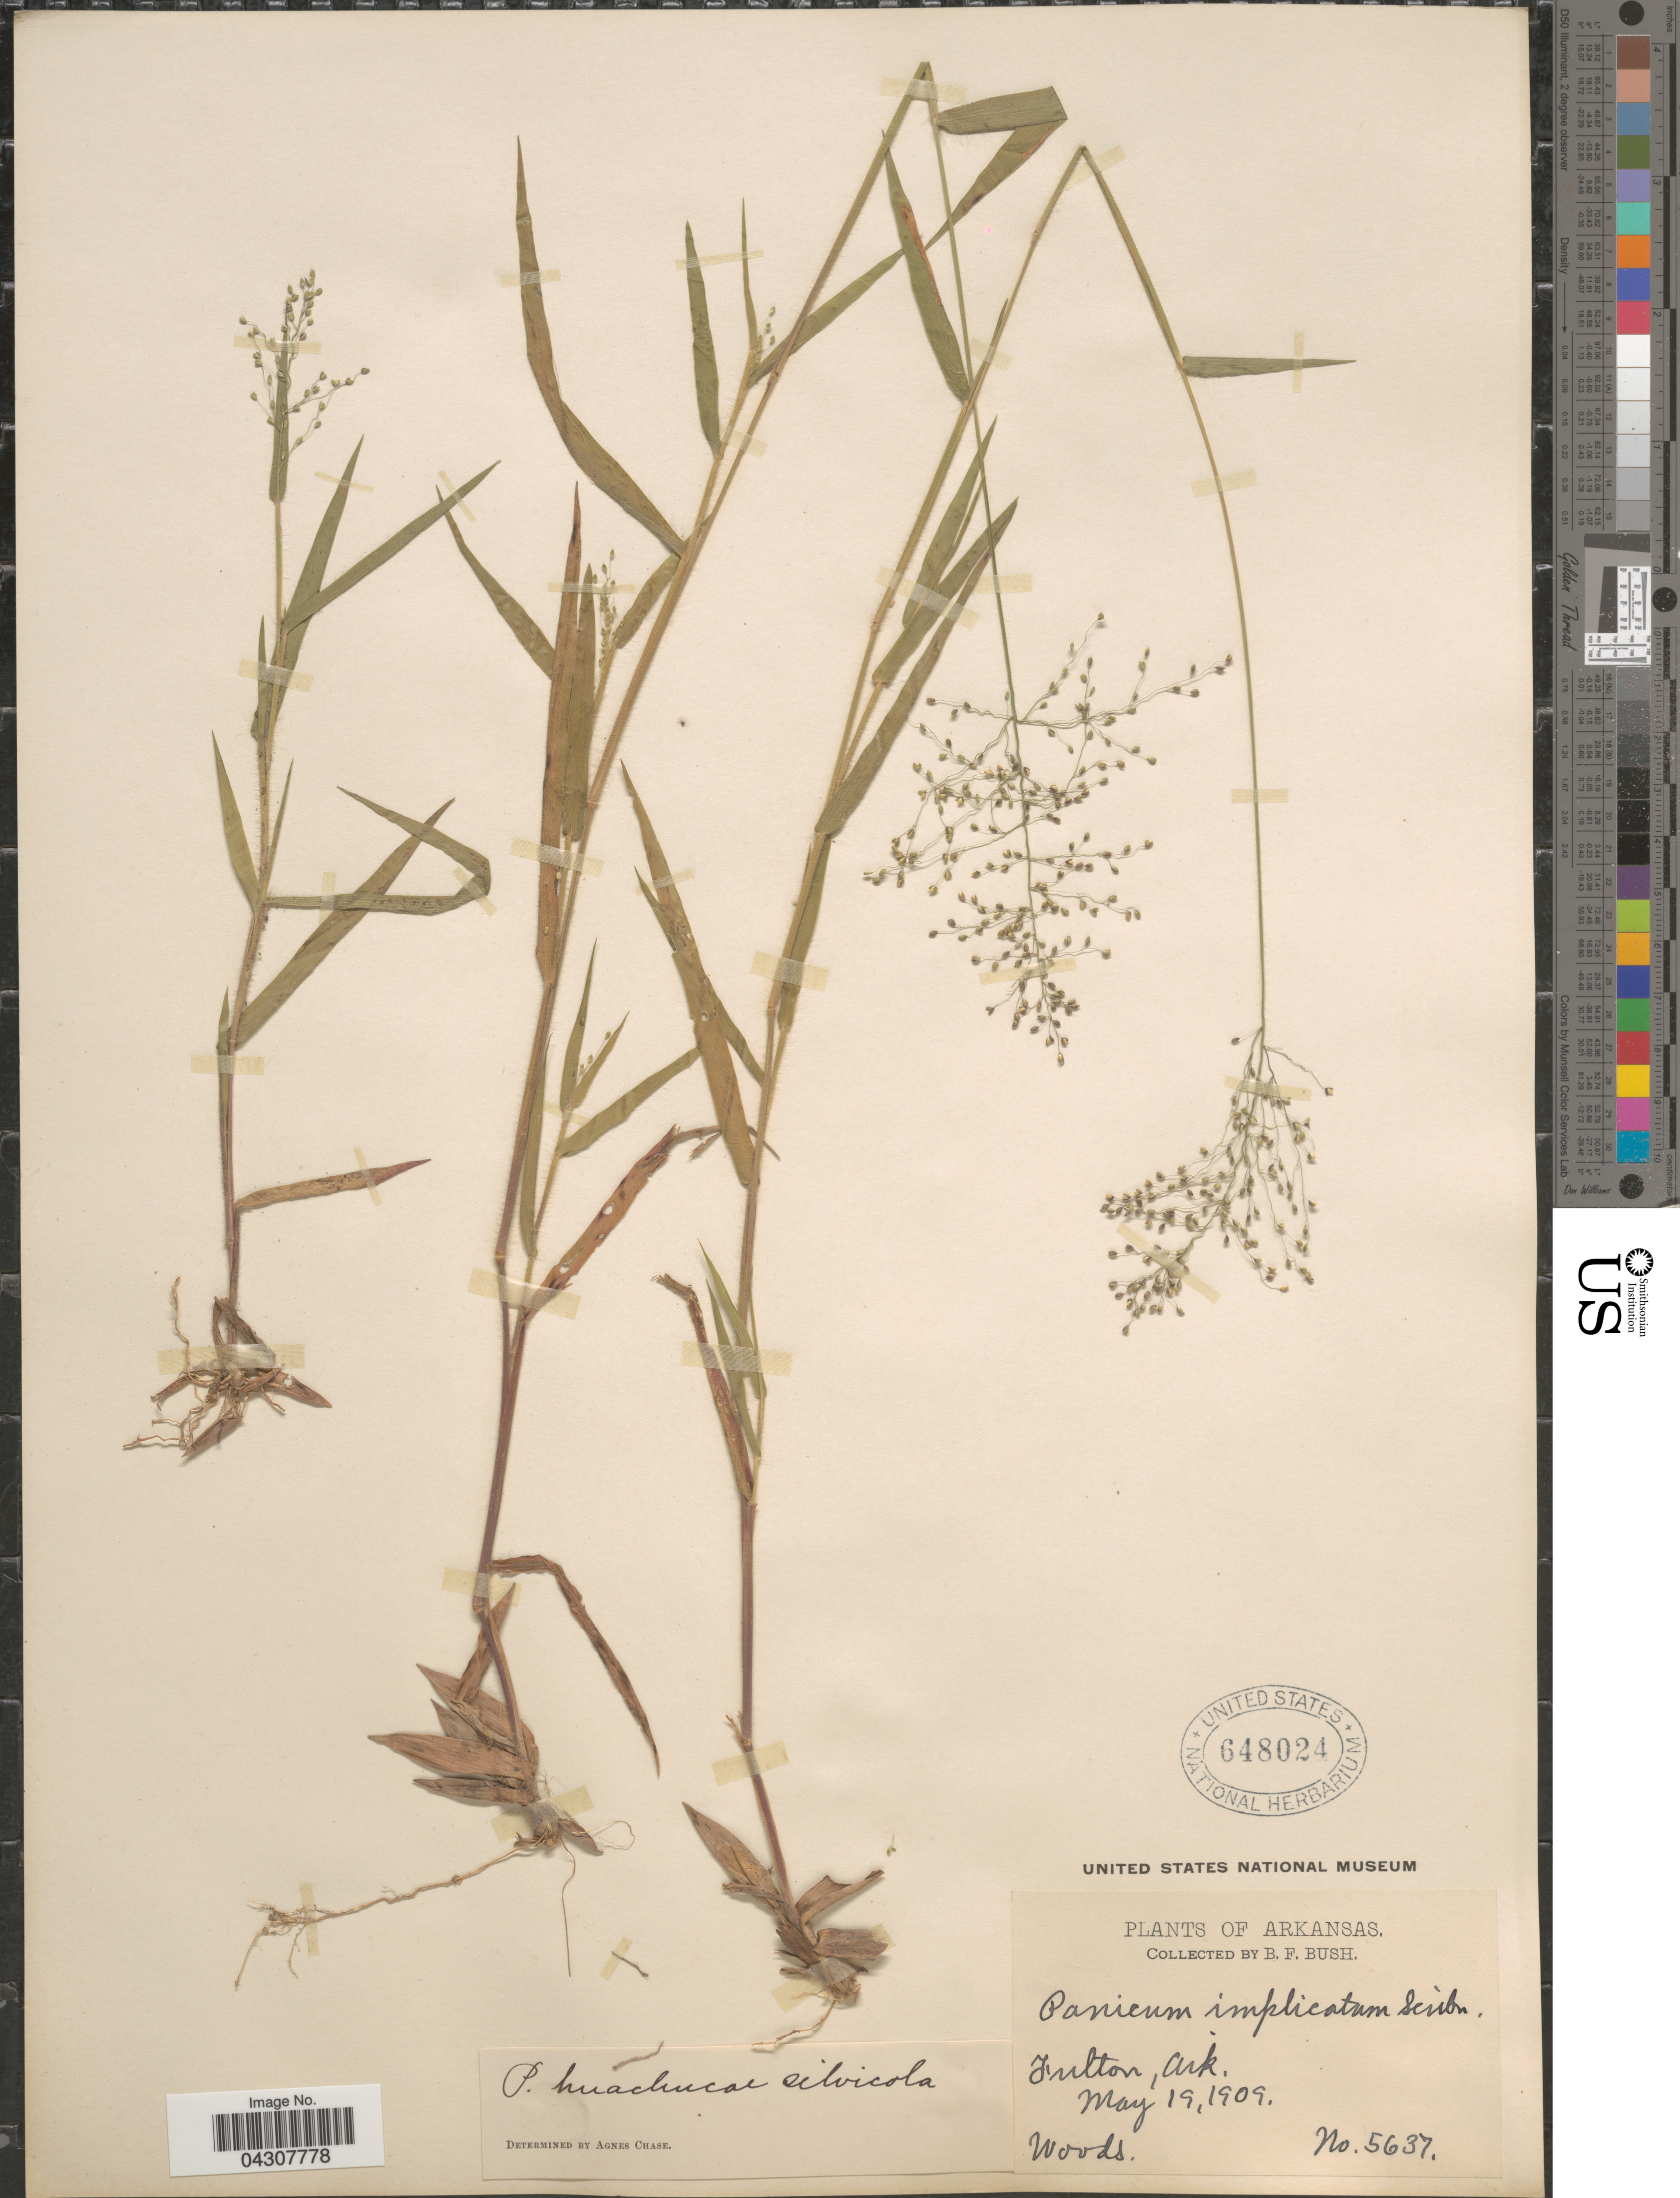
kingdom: Plantae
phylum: Tracheophyta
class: Liliopsida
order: Poales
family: Poaceae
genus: Dichanthelium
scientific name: Dichanthelium acuminatum var. acuminatum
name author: (Sw.) Gould & C.A. Clark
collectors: B. F. Bush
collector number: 5637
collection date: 1909-05-19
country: United States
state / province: Arkansas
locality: Fulton.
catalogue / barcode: US 648024